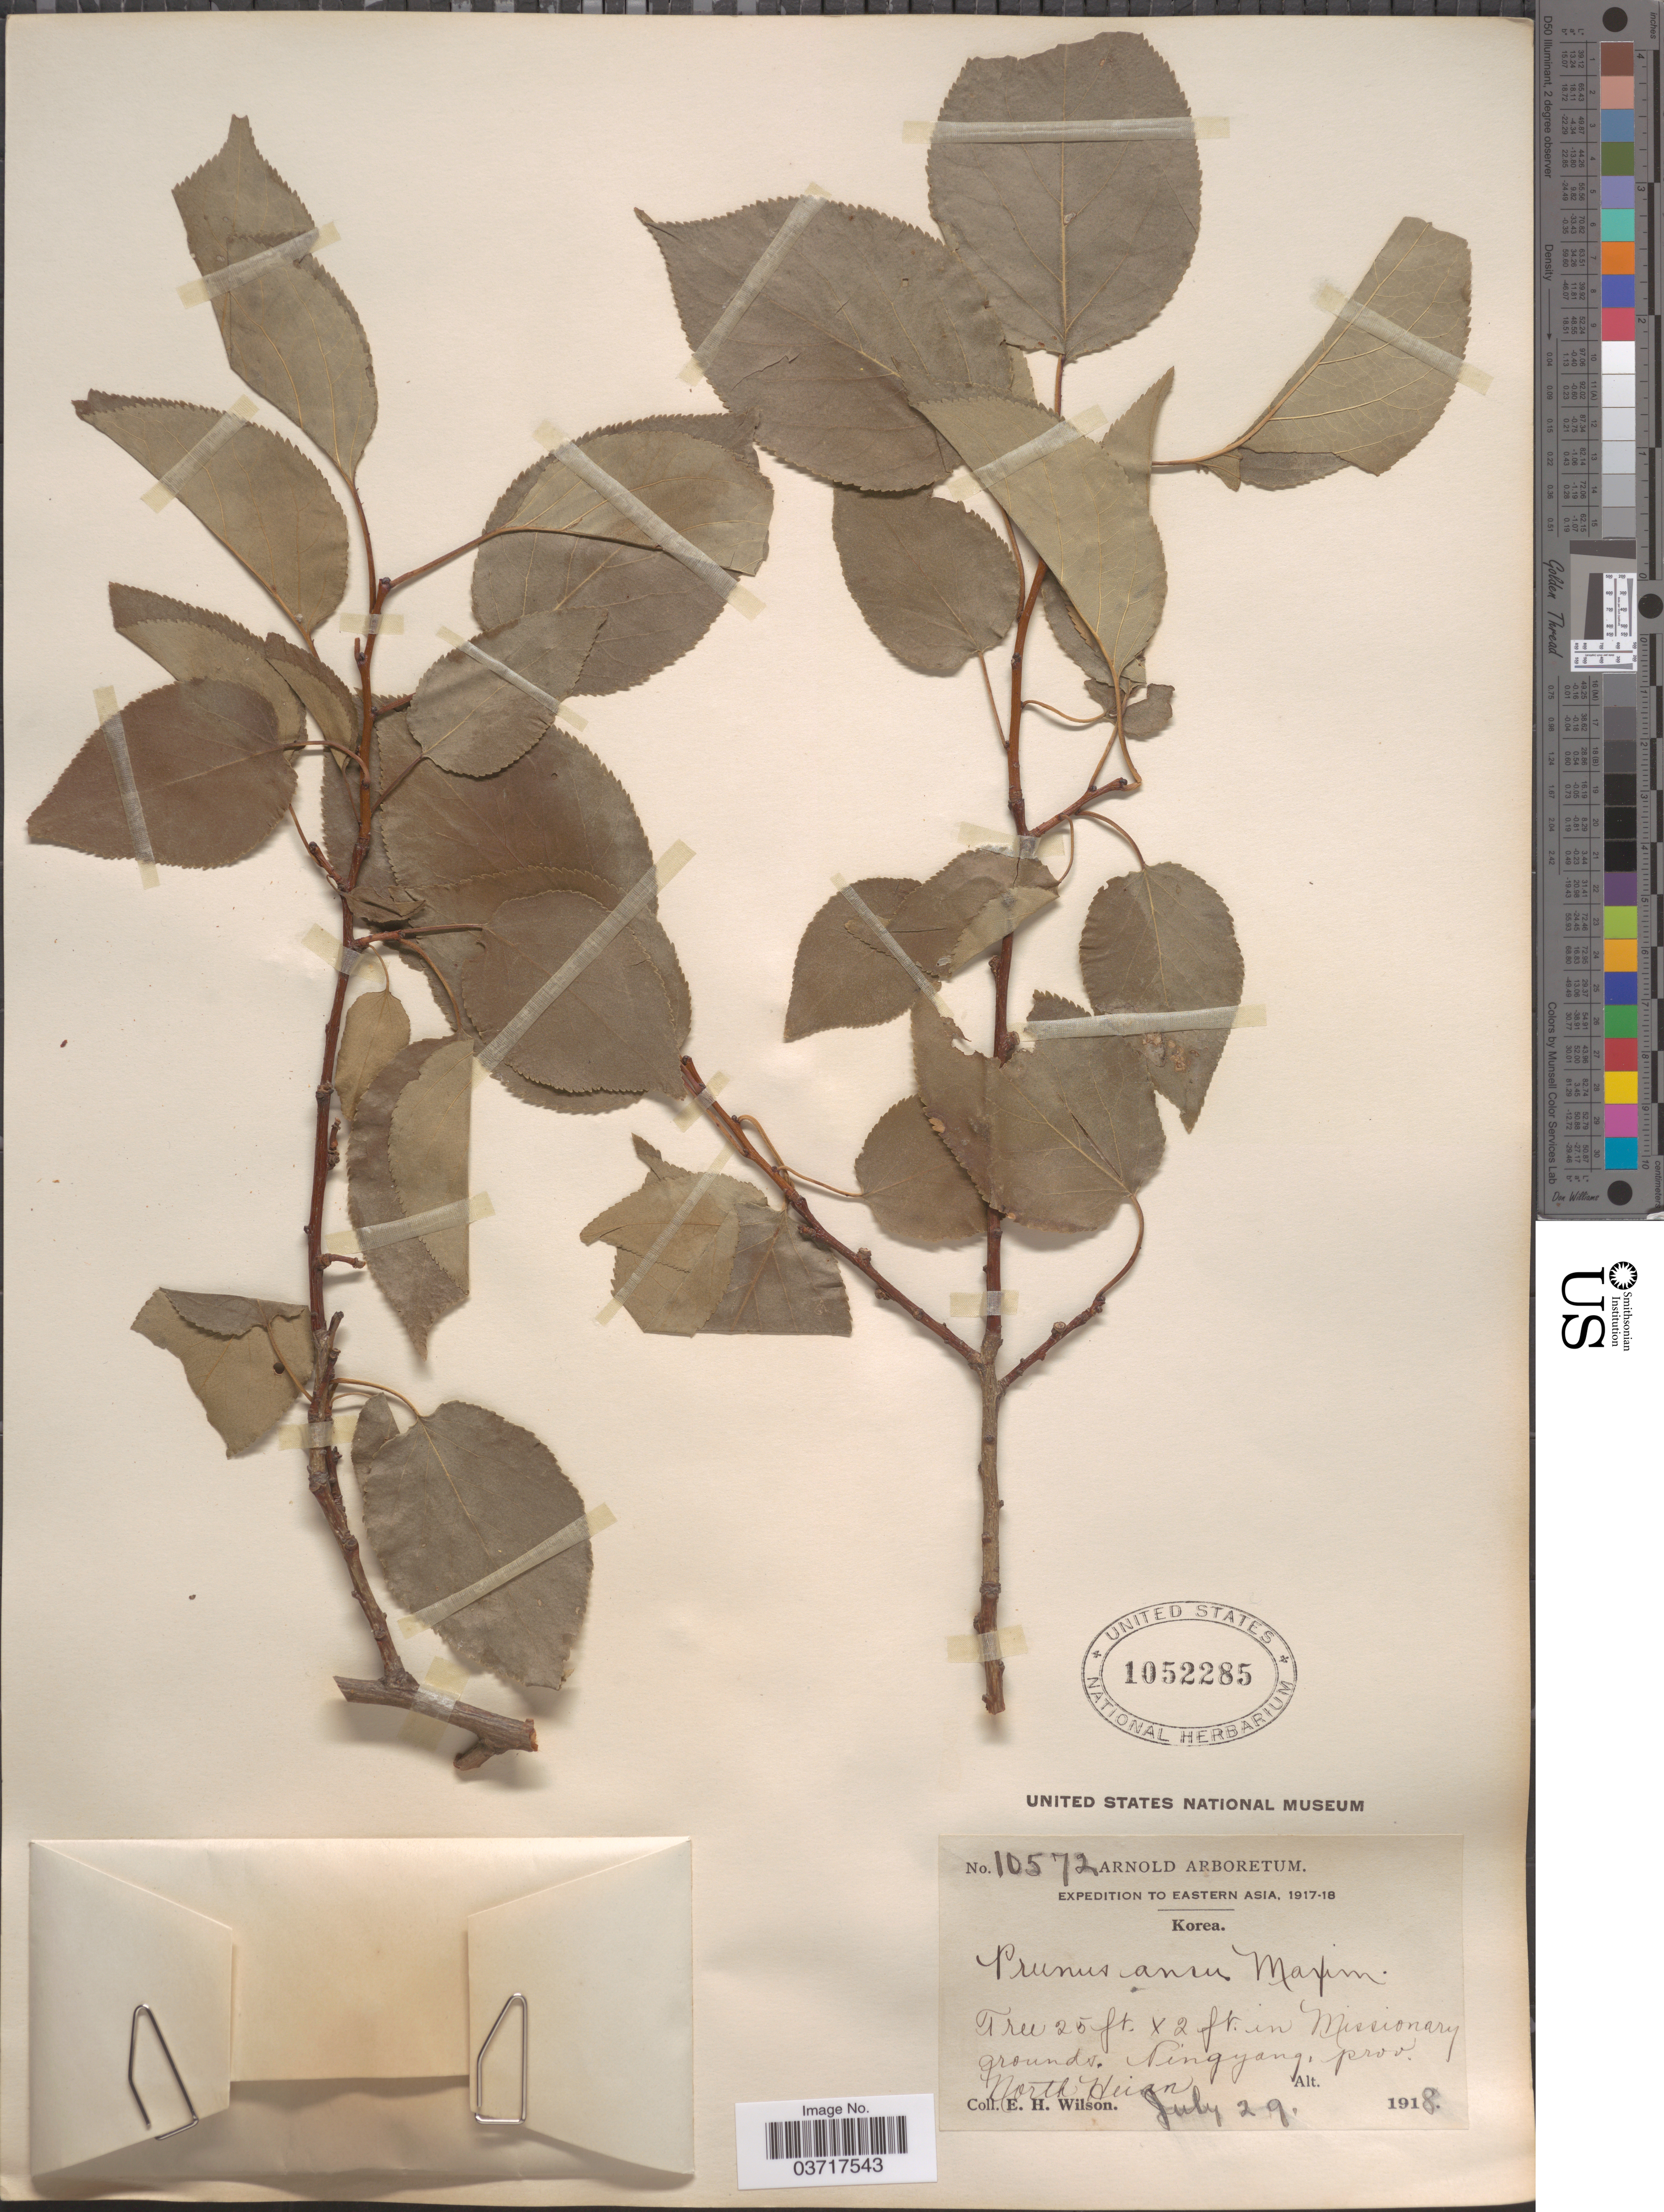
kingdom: Plantae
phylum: Tracheophyta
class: Magnoliopsida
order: Rosales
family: Rosaceae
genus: Prunus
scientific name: Prunus armeniaca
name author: L.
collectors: E. Wilson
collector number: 10572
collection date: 1918-07-29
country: North Korea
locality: Missionary grounds. Pingyang, prov. North Heian.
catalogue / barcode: US 1052285